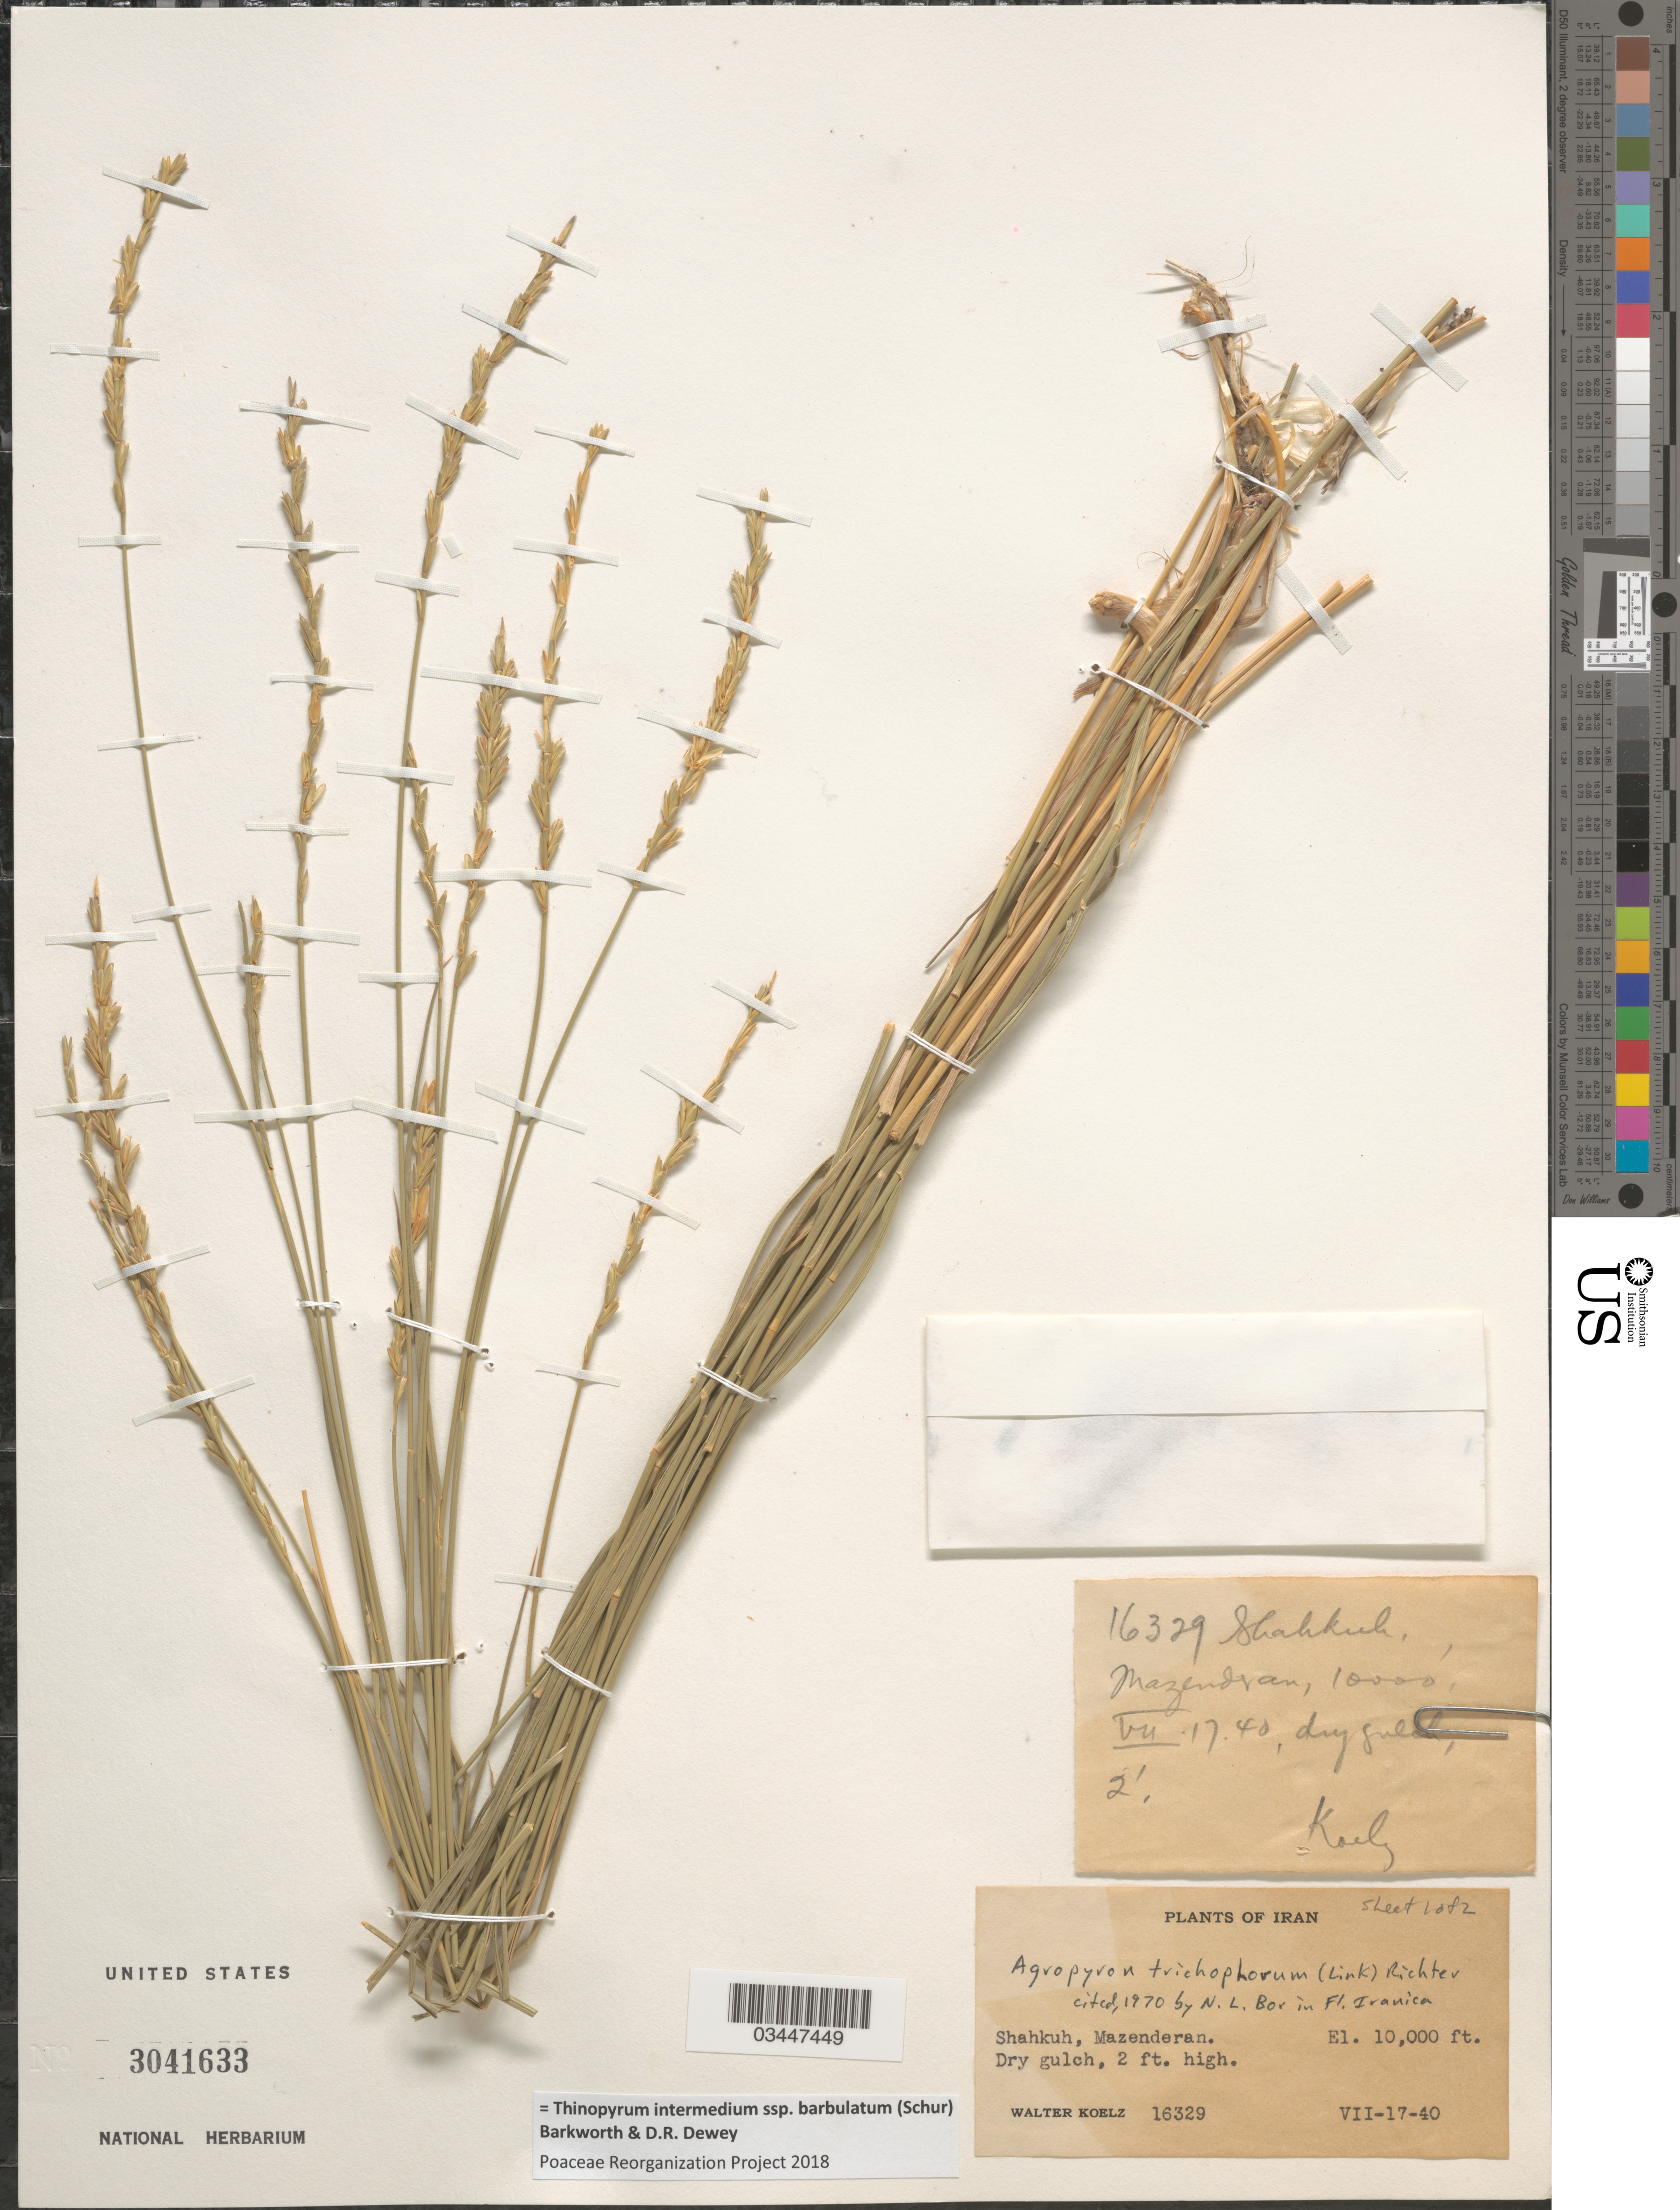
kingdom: Plantae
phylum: Tracheophyta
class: Liliopsida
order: Poales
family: Poaceae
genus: Thinopyrum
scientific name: Thinopyrum intermedium subsp. barbulatum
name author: (Schur) Barkworth & Dewey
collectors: W. N. Koelz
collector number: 16329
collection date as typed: Transcribed d/m/y: 17/7/40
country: Iran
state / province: Mazandaran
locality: Shahkuh, Mazenderan.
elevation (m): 3048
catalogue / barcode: US 3041633